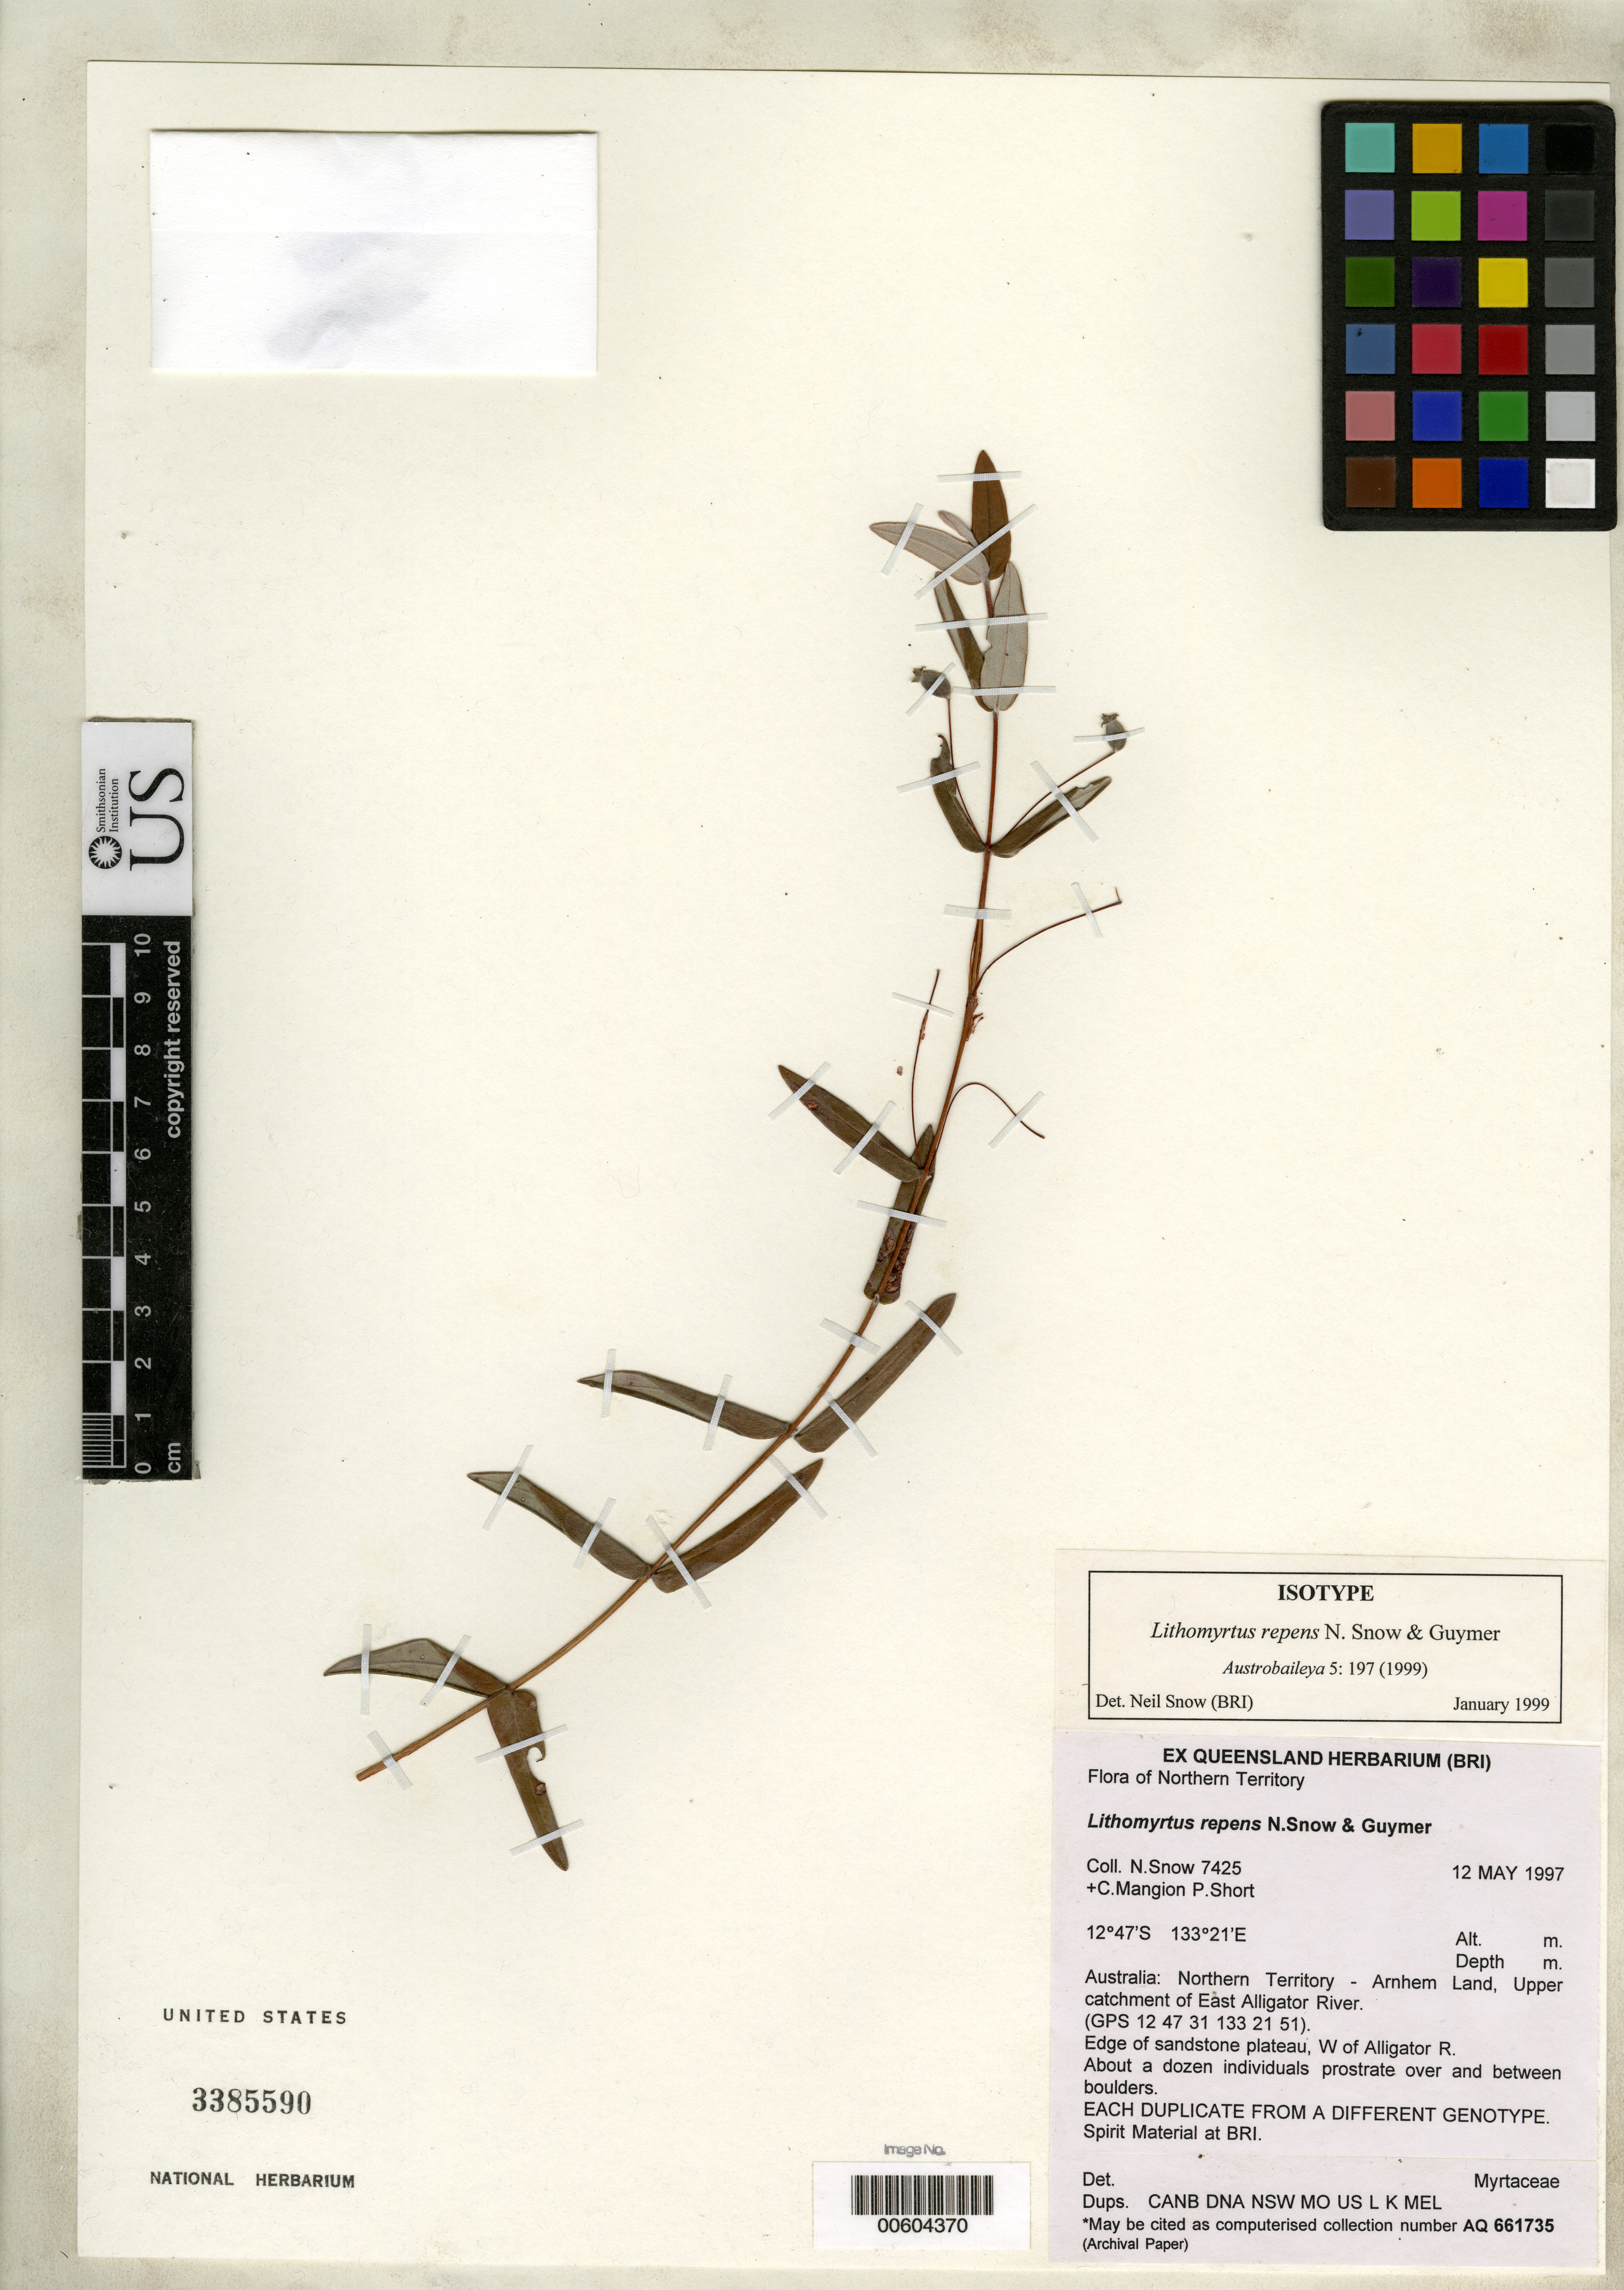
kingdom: Plantae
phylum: Tracheophyta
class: Magnoliopsida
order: Myrtales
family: Myrtaceae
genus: Lithomyrtus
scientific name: Lithomyrtus repens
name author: N. Snow & Guymer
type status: Isotype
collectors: N. Snow, C. Mangion & P. Short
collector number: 7425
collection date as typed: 12 May 1997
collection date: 1997-05-12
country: Australia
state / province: Northern Territory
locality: Arnhem Land, along catchment of East Alligator River.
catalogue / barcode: US 3385590